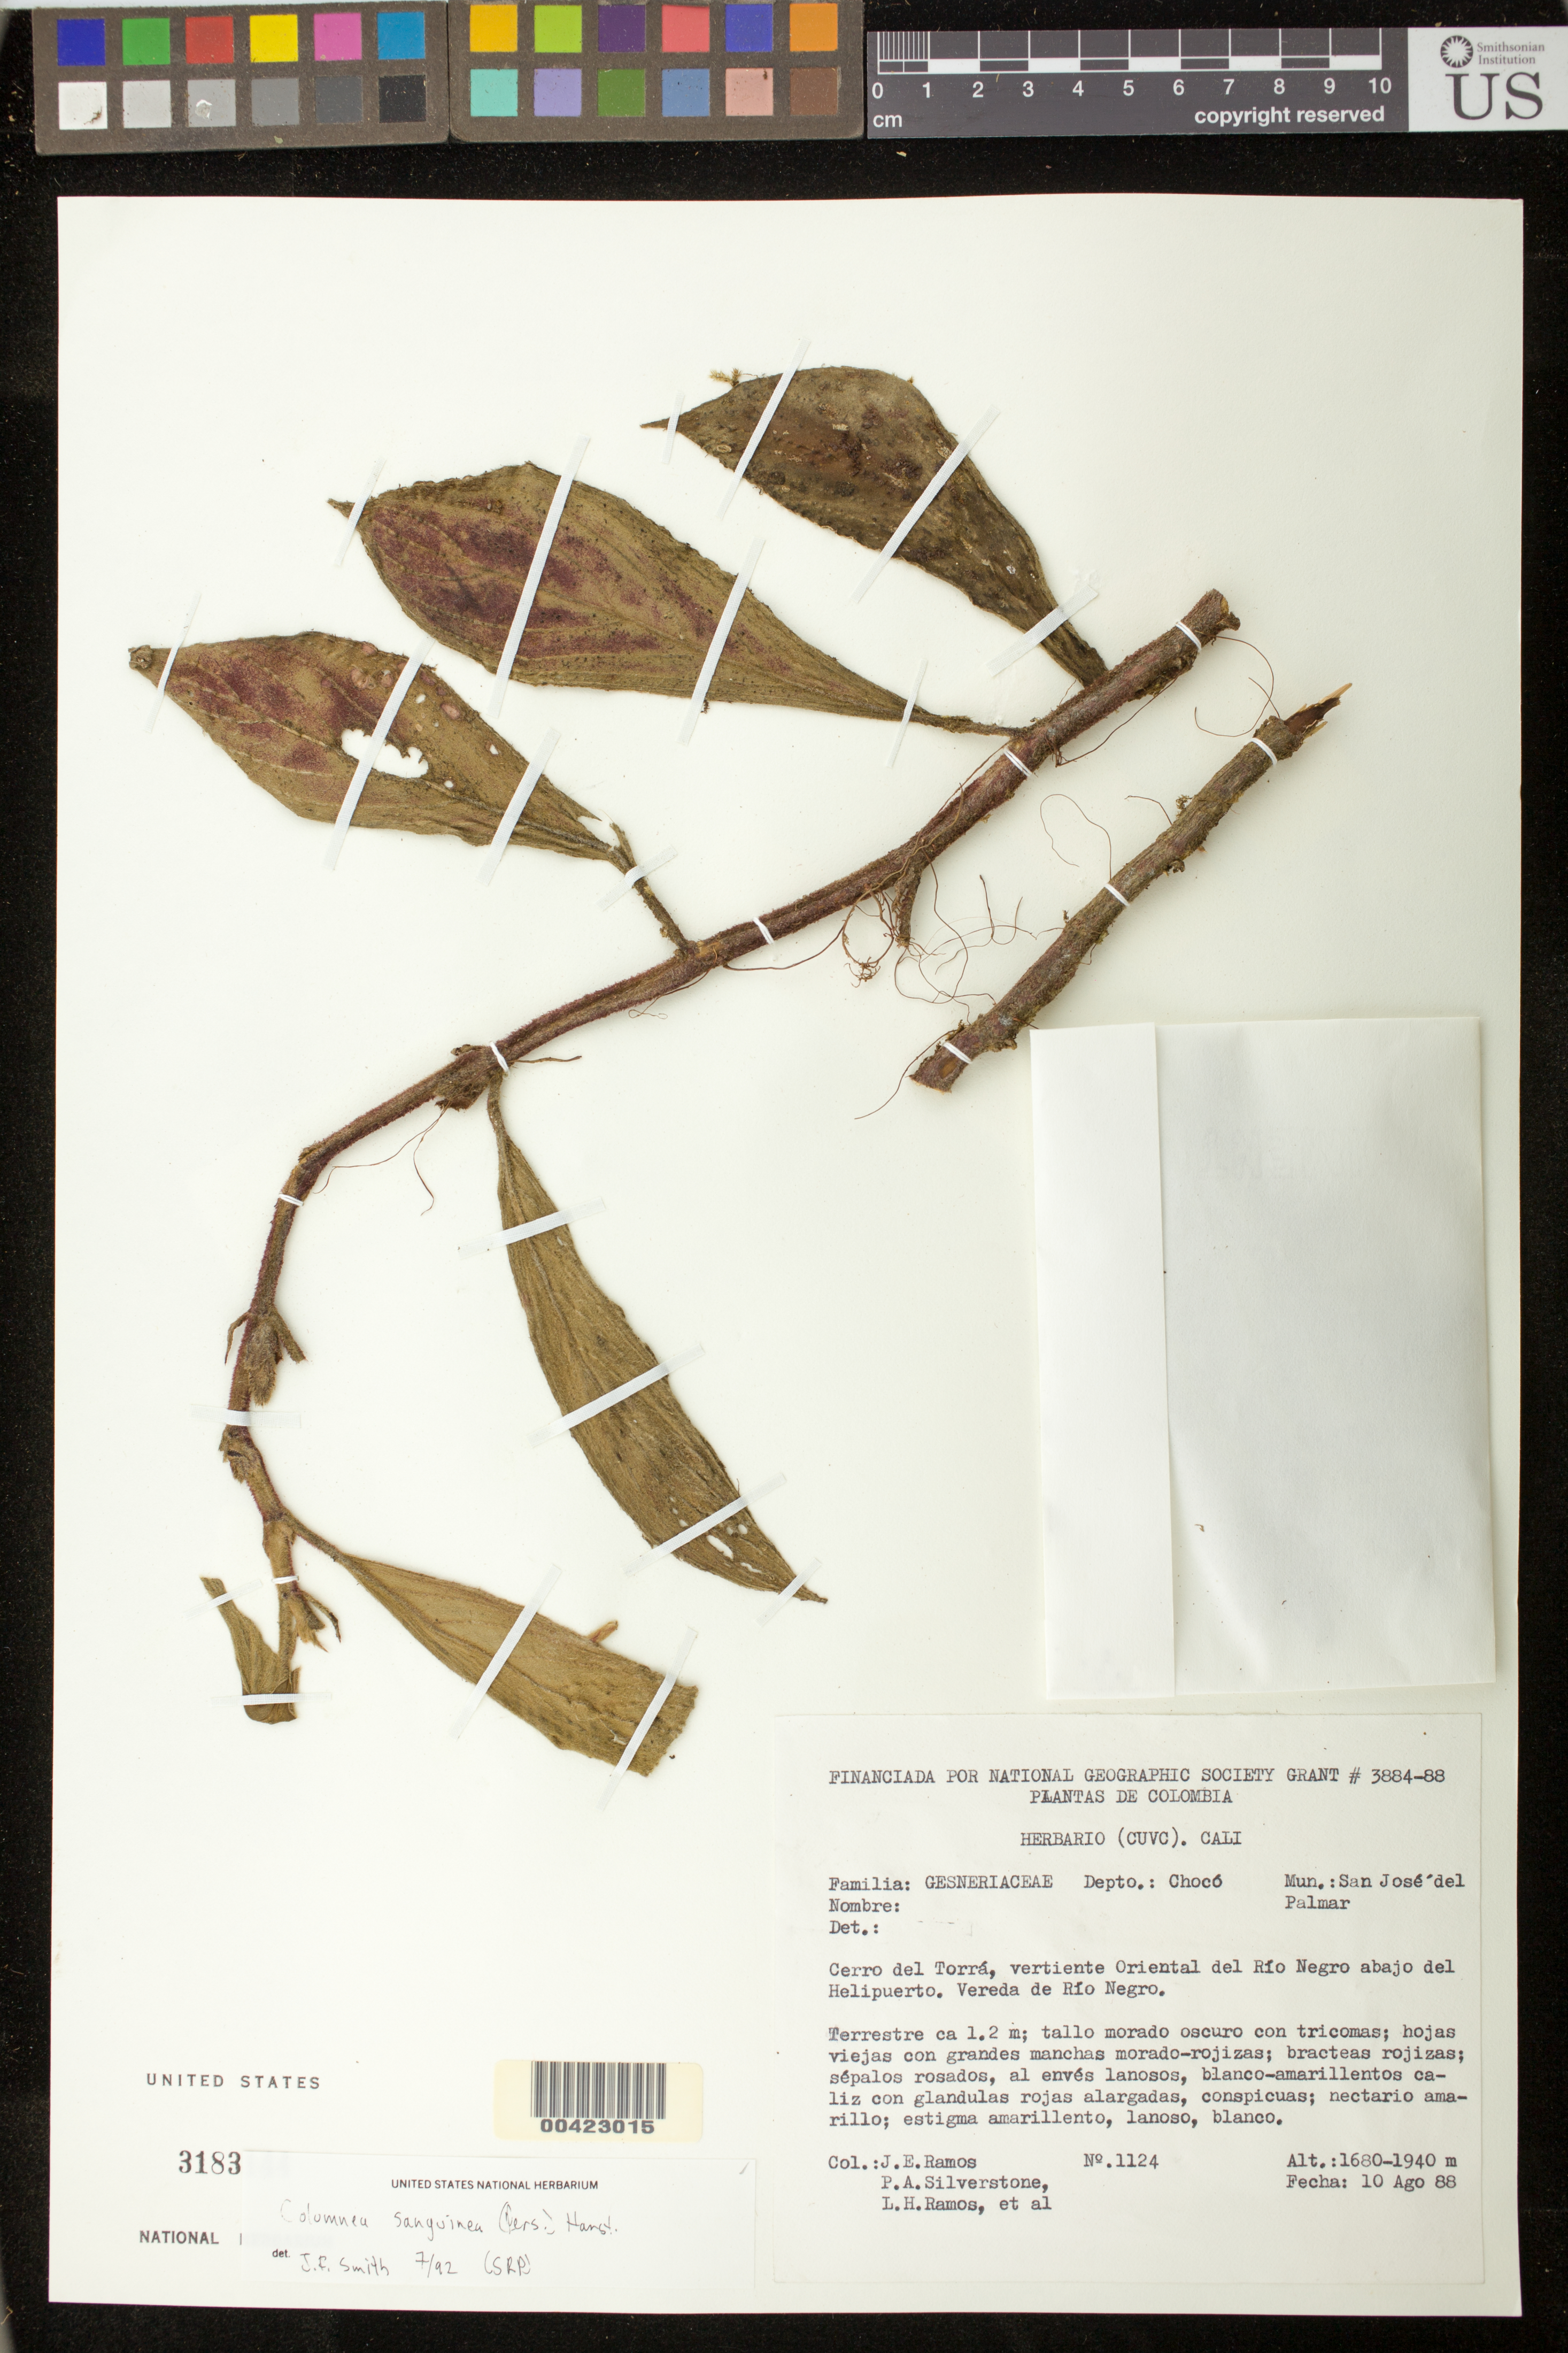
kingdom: Plantae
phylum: Tracheophyta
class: Magnoliopsida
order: Lamiales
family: Gesneriaceae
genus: Columnea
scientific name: Columnea sanguinea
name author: (Pers.) Hanst.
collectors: J. E. Ramos, P. A. Silverstone-Sopkin, L. Ramos & et al.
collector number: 1124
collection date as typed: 10 Aug 1988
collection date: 1988-08-10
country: Colombia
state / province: Chocó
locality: San Jose del Palmar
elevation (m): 1680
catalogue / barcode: US 3183144